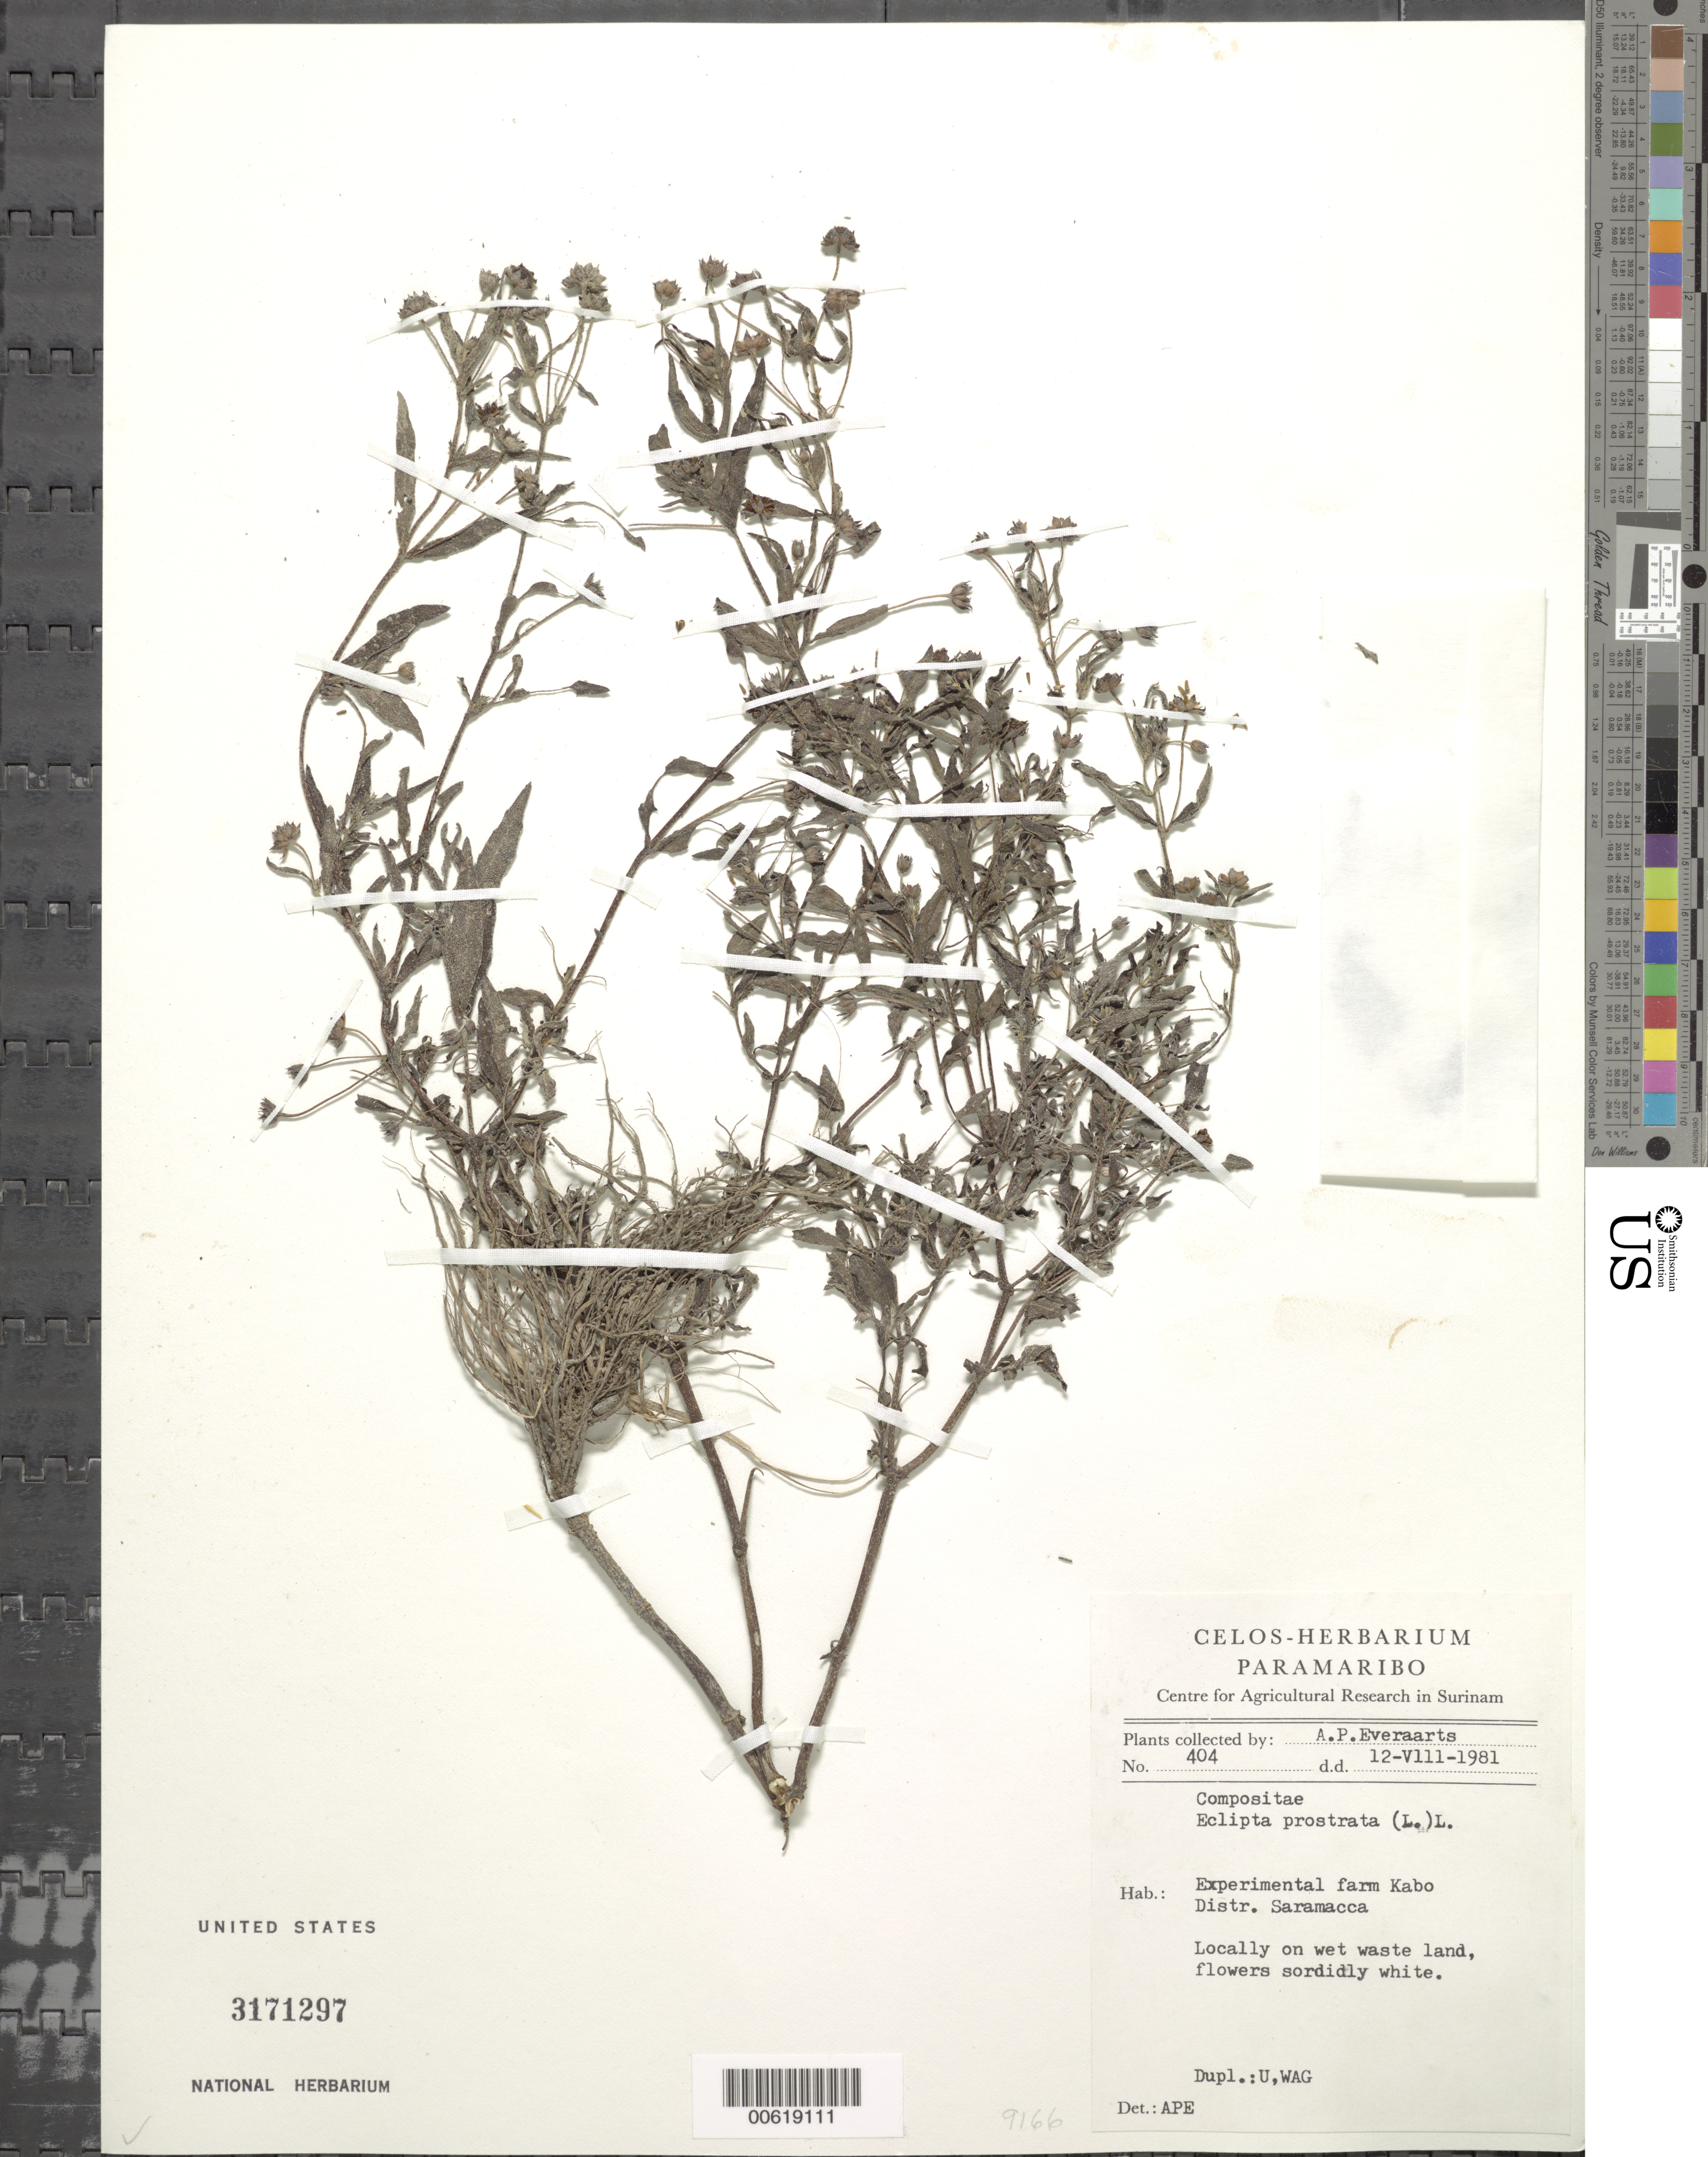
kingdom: Plantae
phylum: Tracheophyta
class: Magnoliopsida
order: Asterales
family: Asteraceae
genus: Eclipta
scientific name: Eclipta prostrata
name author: (L.) L.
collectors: A. Everaarts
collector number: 404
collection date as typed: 12-Aug-81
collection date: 1981-08-12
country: Suriname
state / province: Saramacca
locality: Kabo Experimental Farm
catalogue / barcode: US 3171297